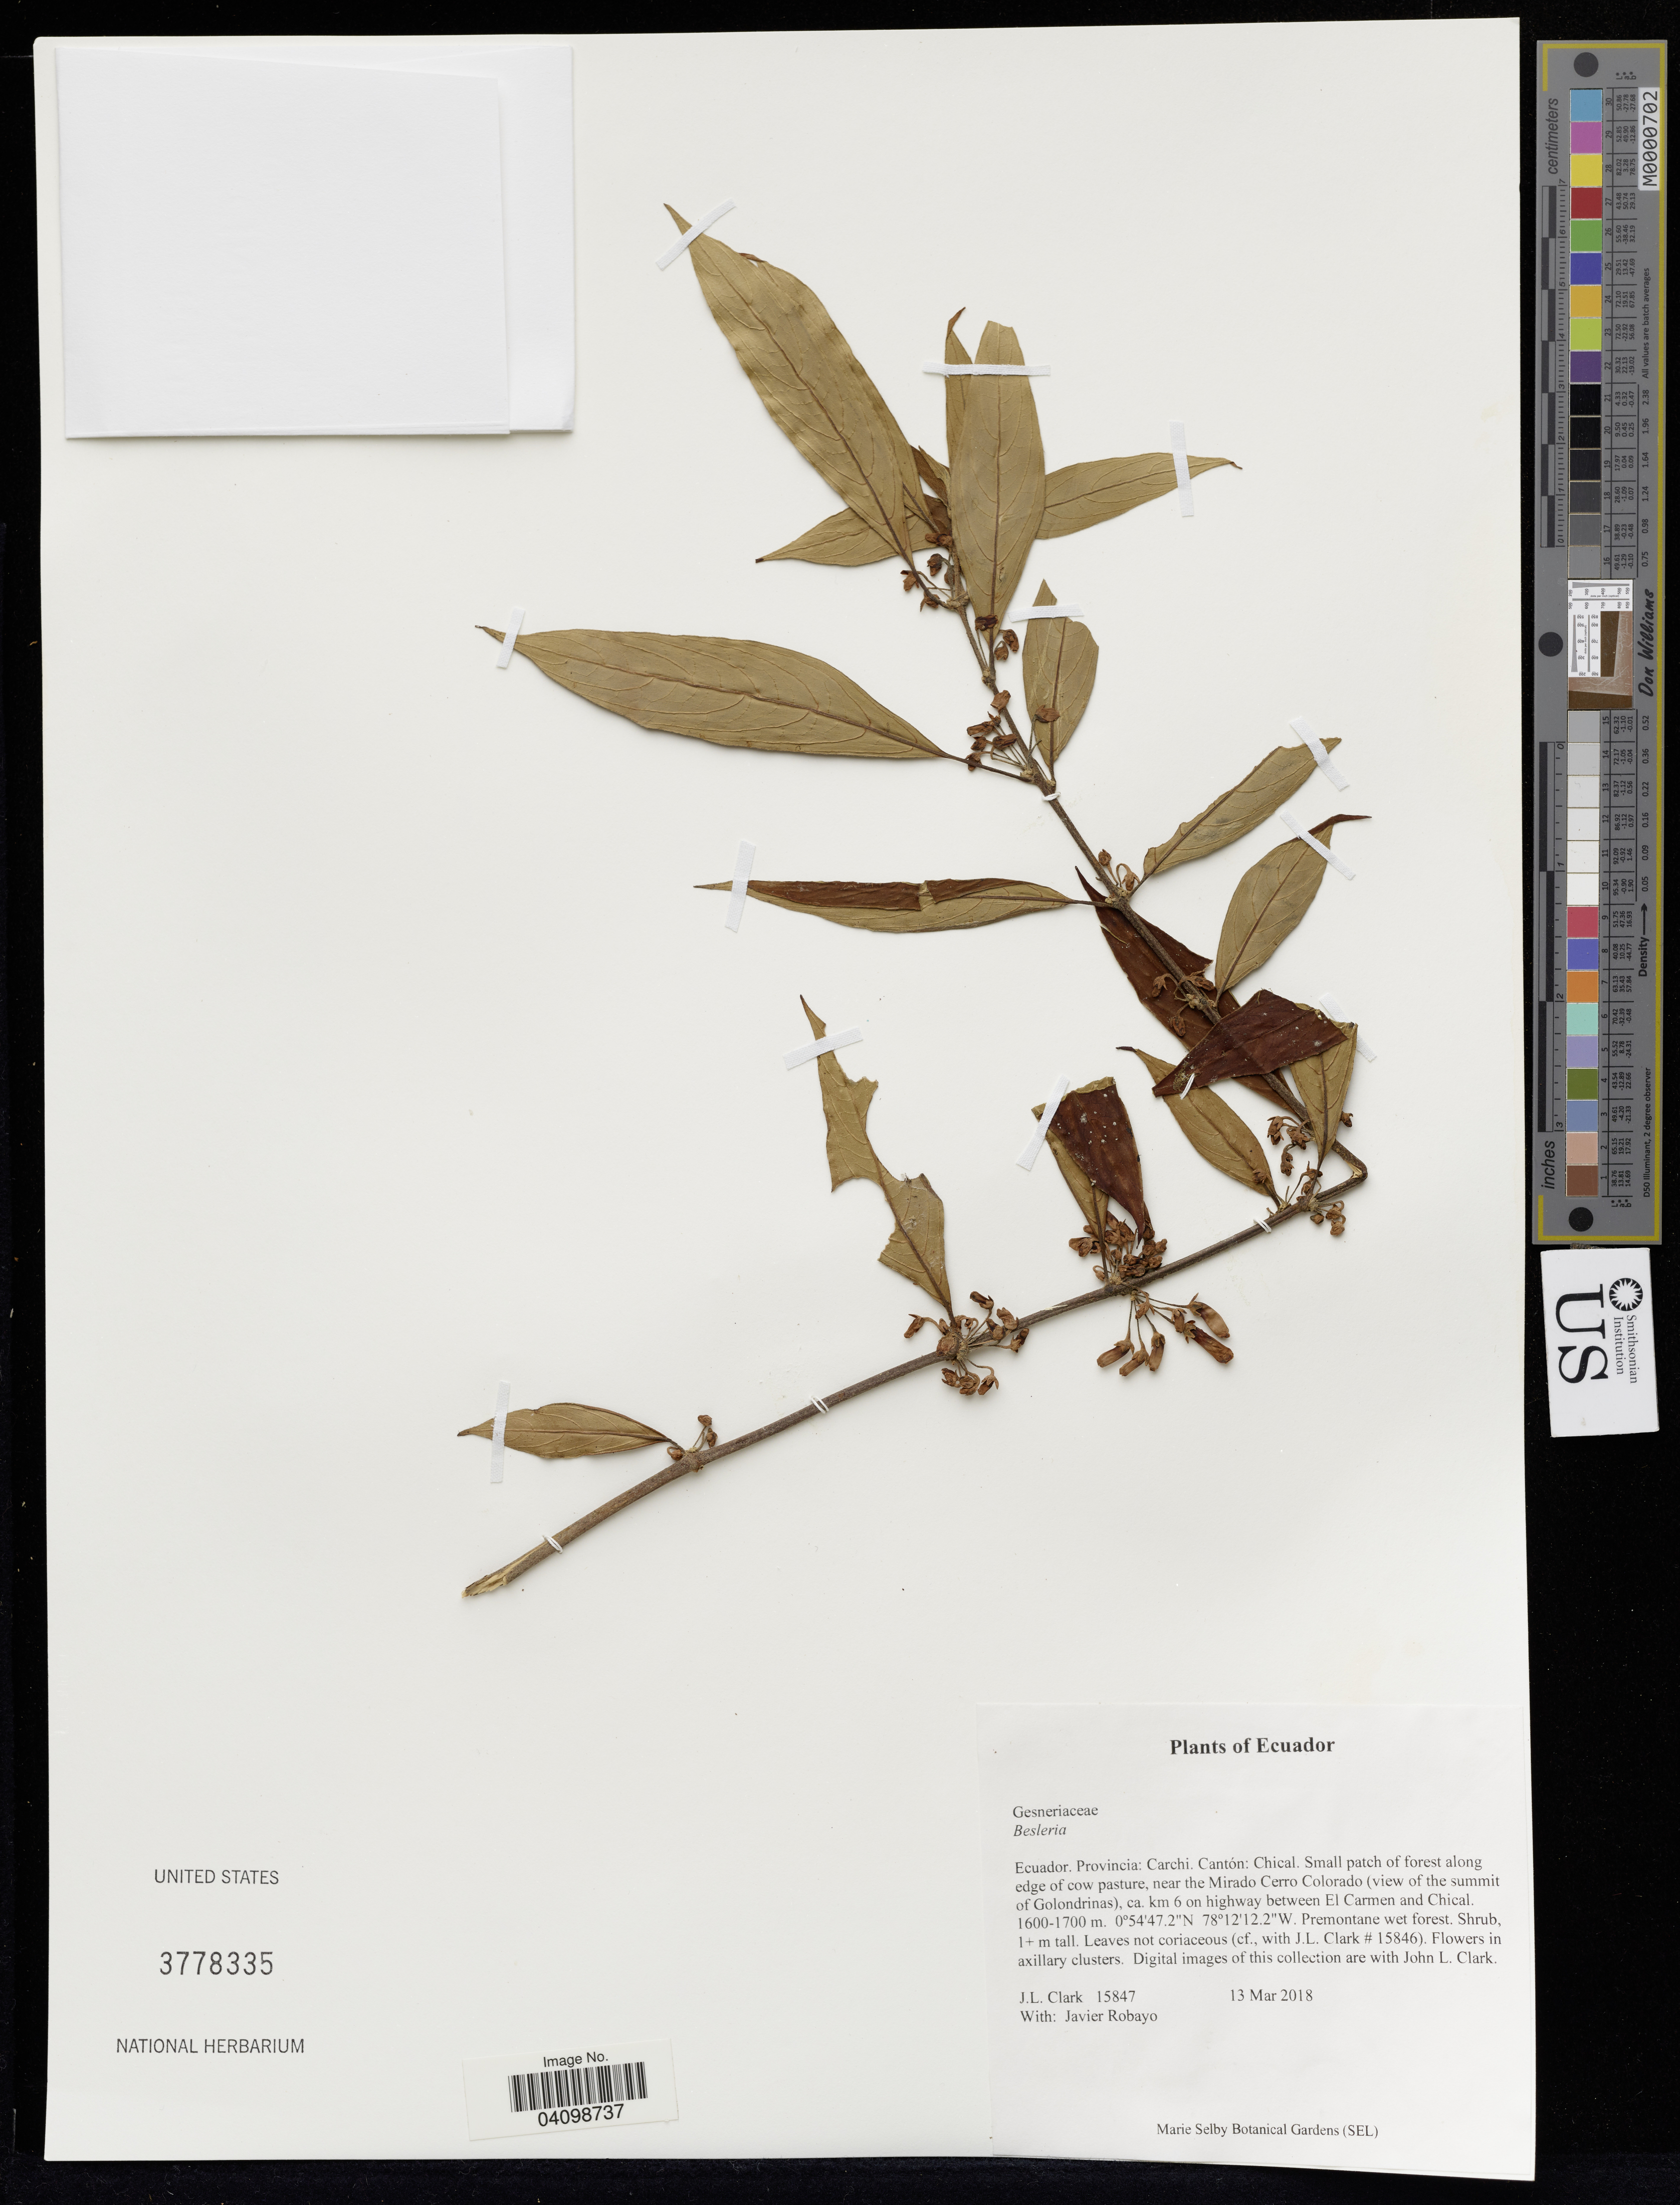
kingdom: Plantae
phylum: Tracheophyta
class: Magnoliopsida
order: Lamiales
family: Gesneriaceae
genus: Besleria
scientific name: Besleria sp.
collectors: J. Clark & J. Robayo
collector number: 15847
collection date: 2018-03-13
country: Ecuador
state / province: Carchi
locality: Cantón: Chical. Small patch of forest along edge of cow pasture, near the Mirado Cerro Colorado (view of the summit of Golondrinas), ca. km 6 on highway between El Carmen and Chical.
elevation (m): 1600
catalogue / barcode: US 3778335